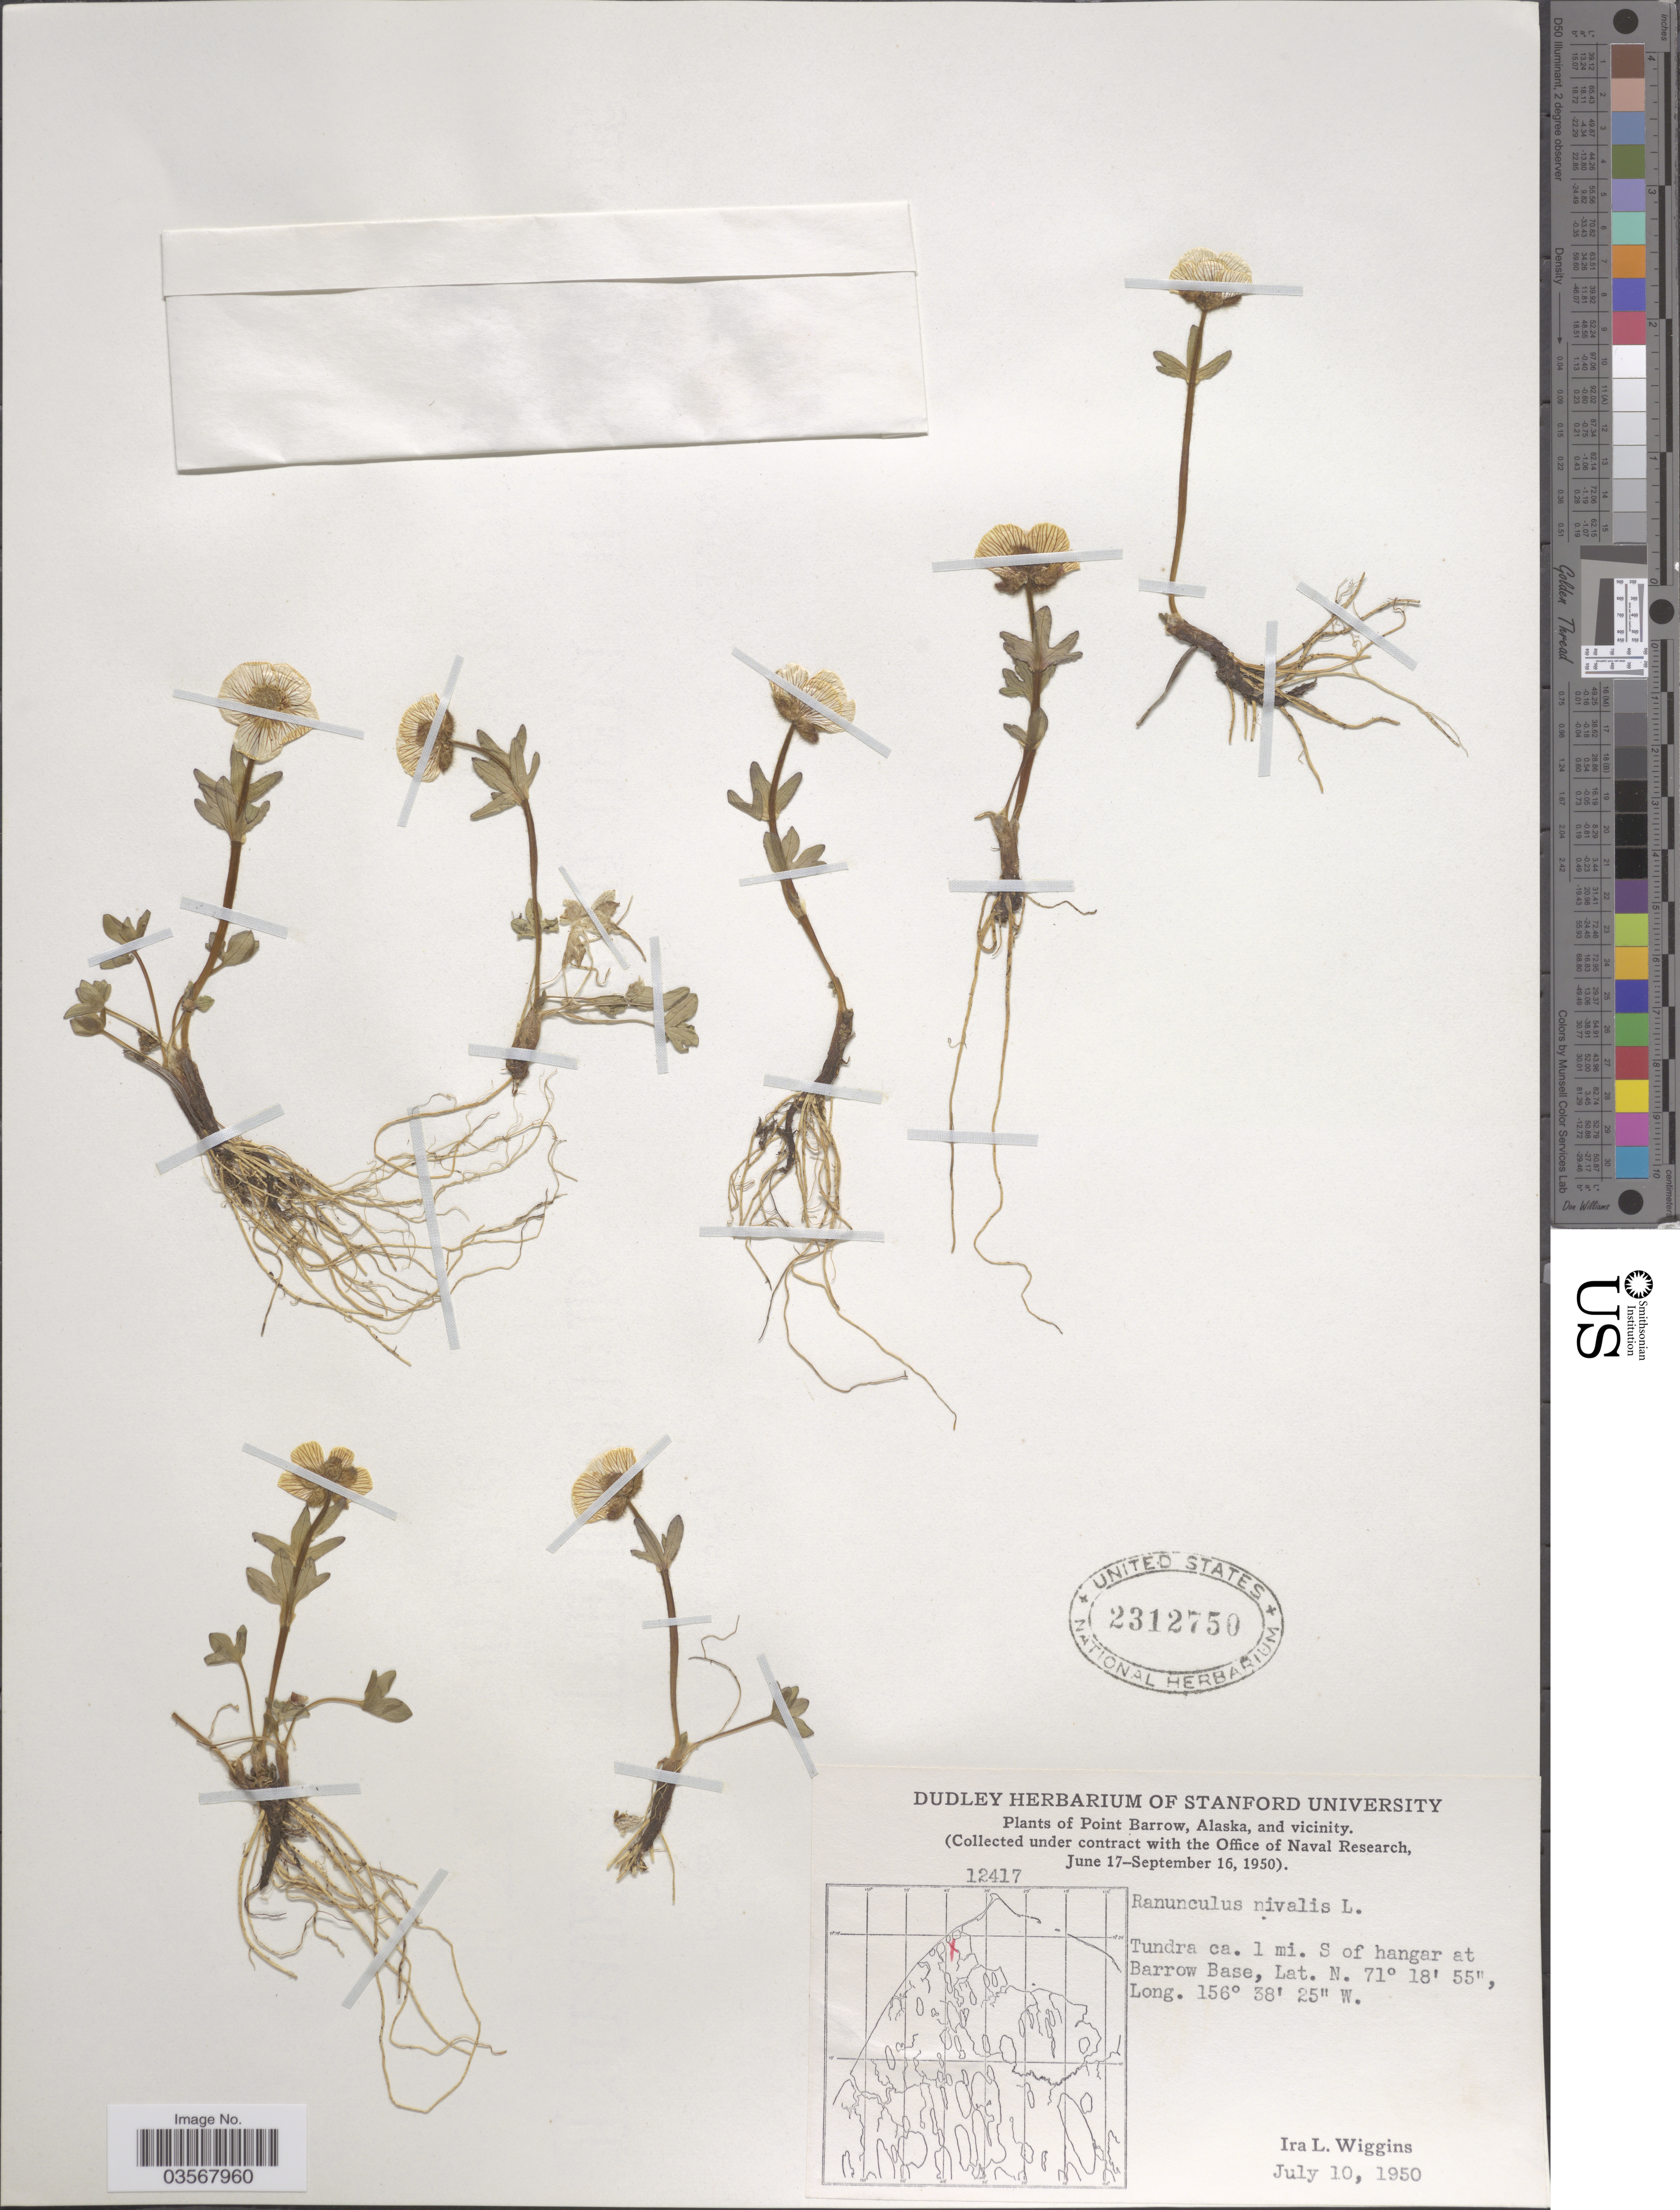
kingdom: Plantae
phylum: Tracheophyta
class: Magnoliopsida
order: Ranunculales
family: Ranunculaceae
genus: Ranunculus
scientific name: Ranunculus nivalis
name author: L.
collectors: I. L. Wiggins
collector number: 12417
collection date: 1950-07-10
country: United States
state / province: Alaska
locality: Point Barrow, Alaska and vicinity. Tundra ca. 1 mi. S of hangar at Barrow Base.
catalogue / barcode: US 2312750